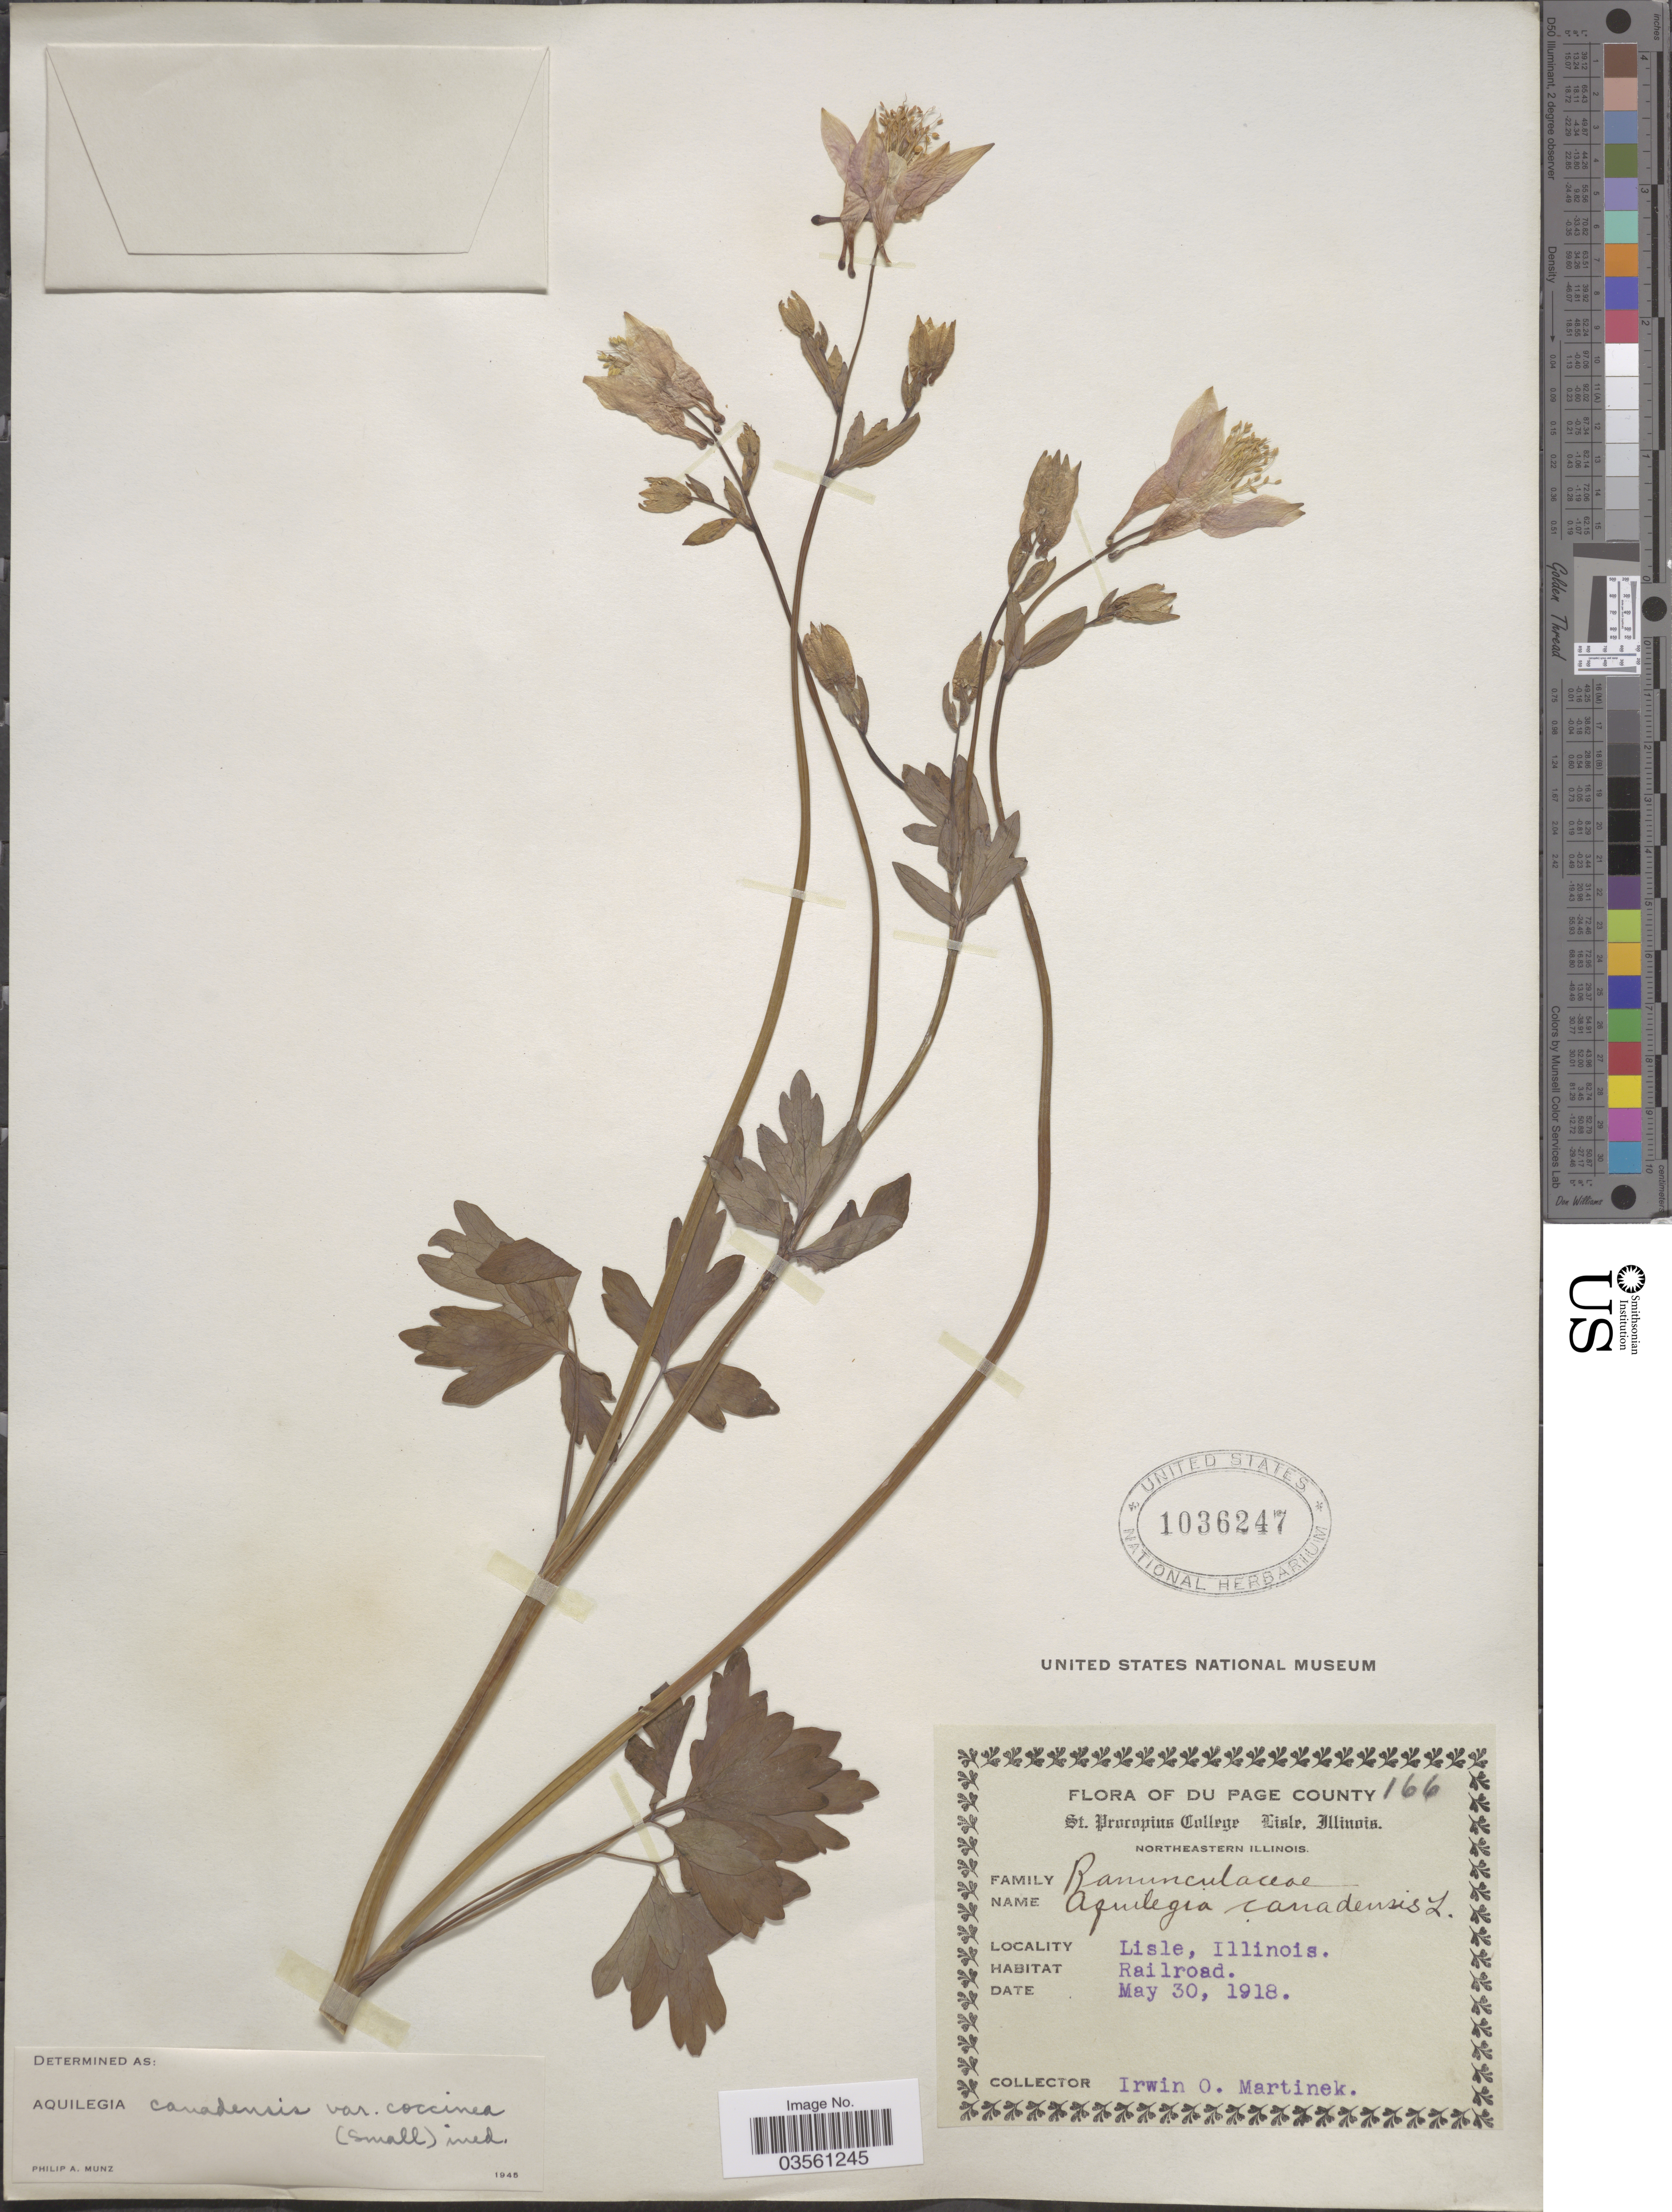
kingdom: Plantae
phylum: Tracheophyta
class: Magnoliopsida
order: Ranunculales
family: Ranunculaceae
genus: Aquilegia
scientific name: Aquilegia canadensis var. coccinea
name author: (Small) Munz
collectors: I. Martinek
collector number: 166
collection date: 1918-05-30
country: United States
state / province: Illinois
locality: Du Page County. Lisle. Railroad.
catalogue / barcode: US 1036247